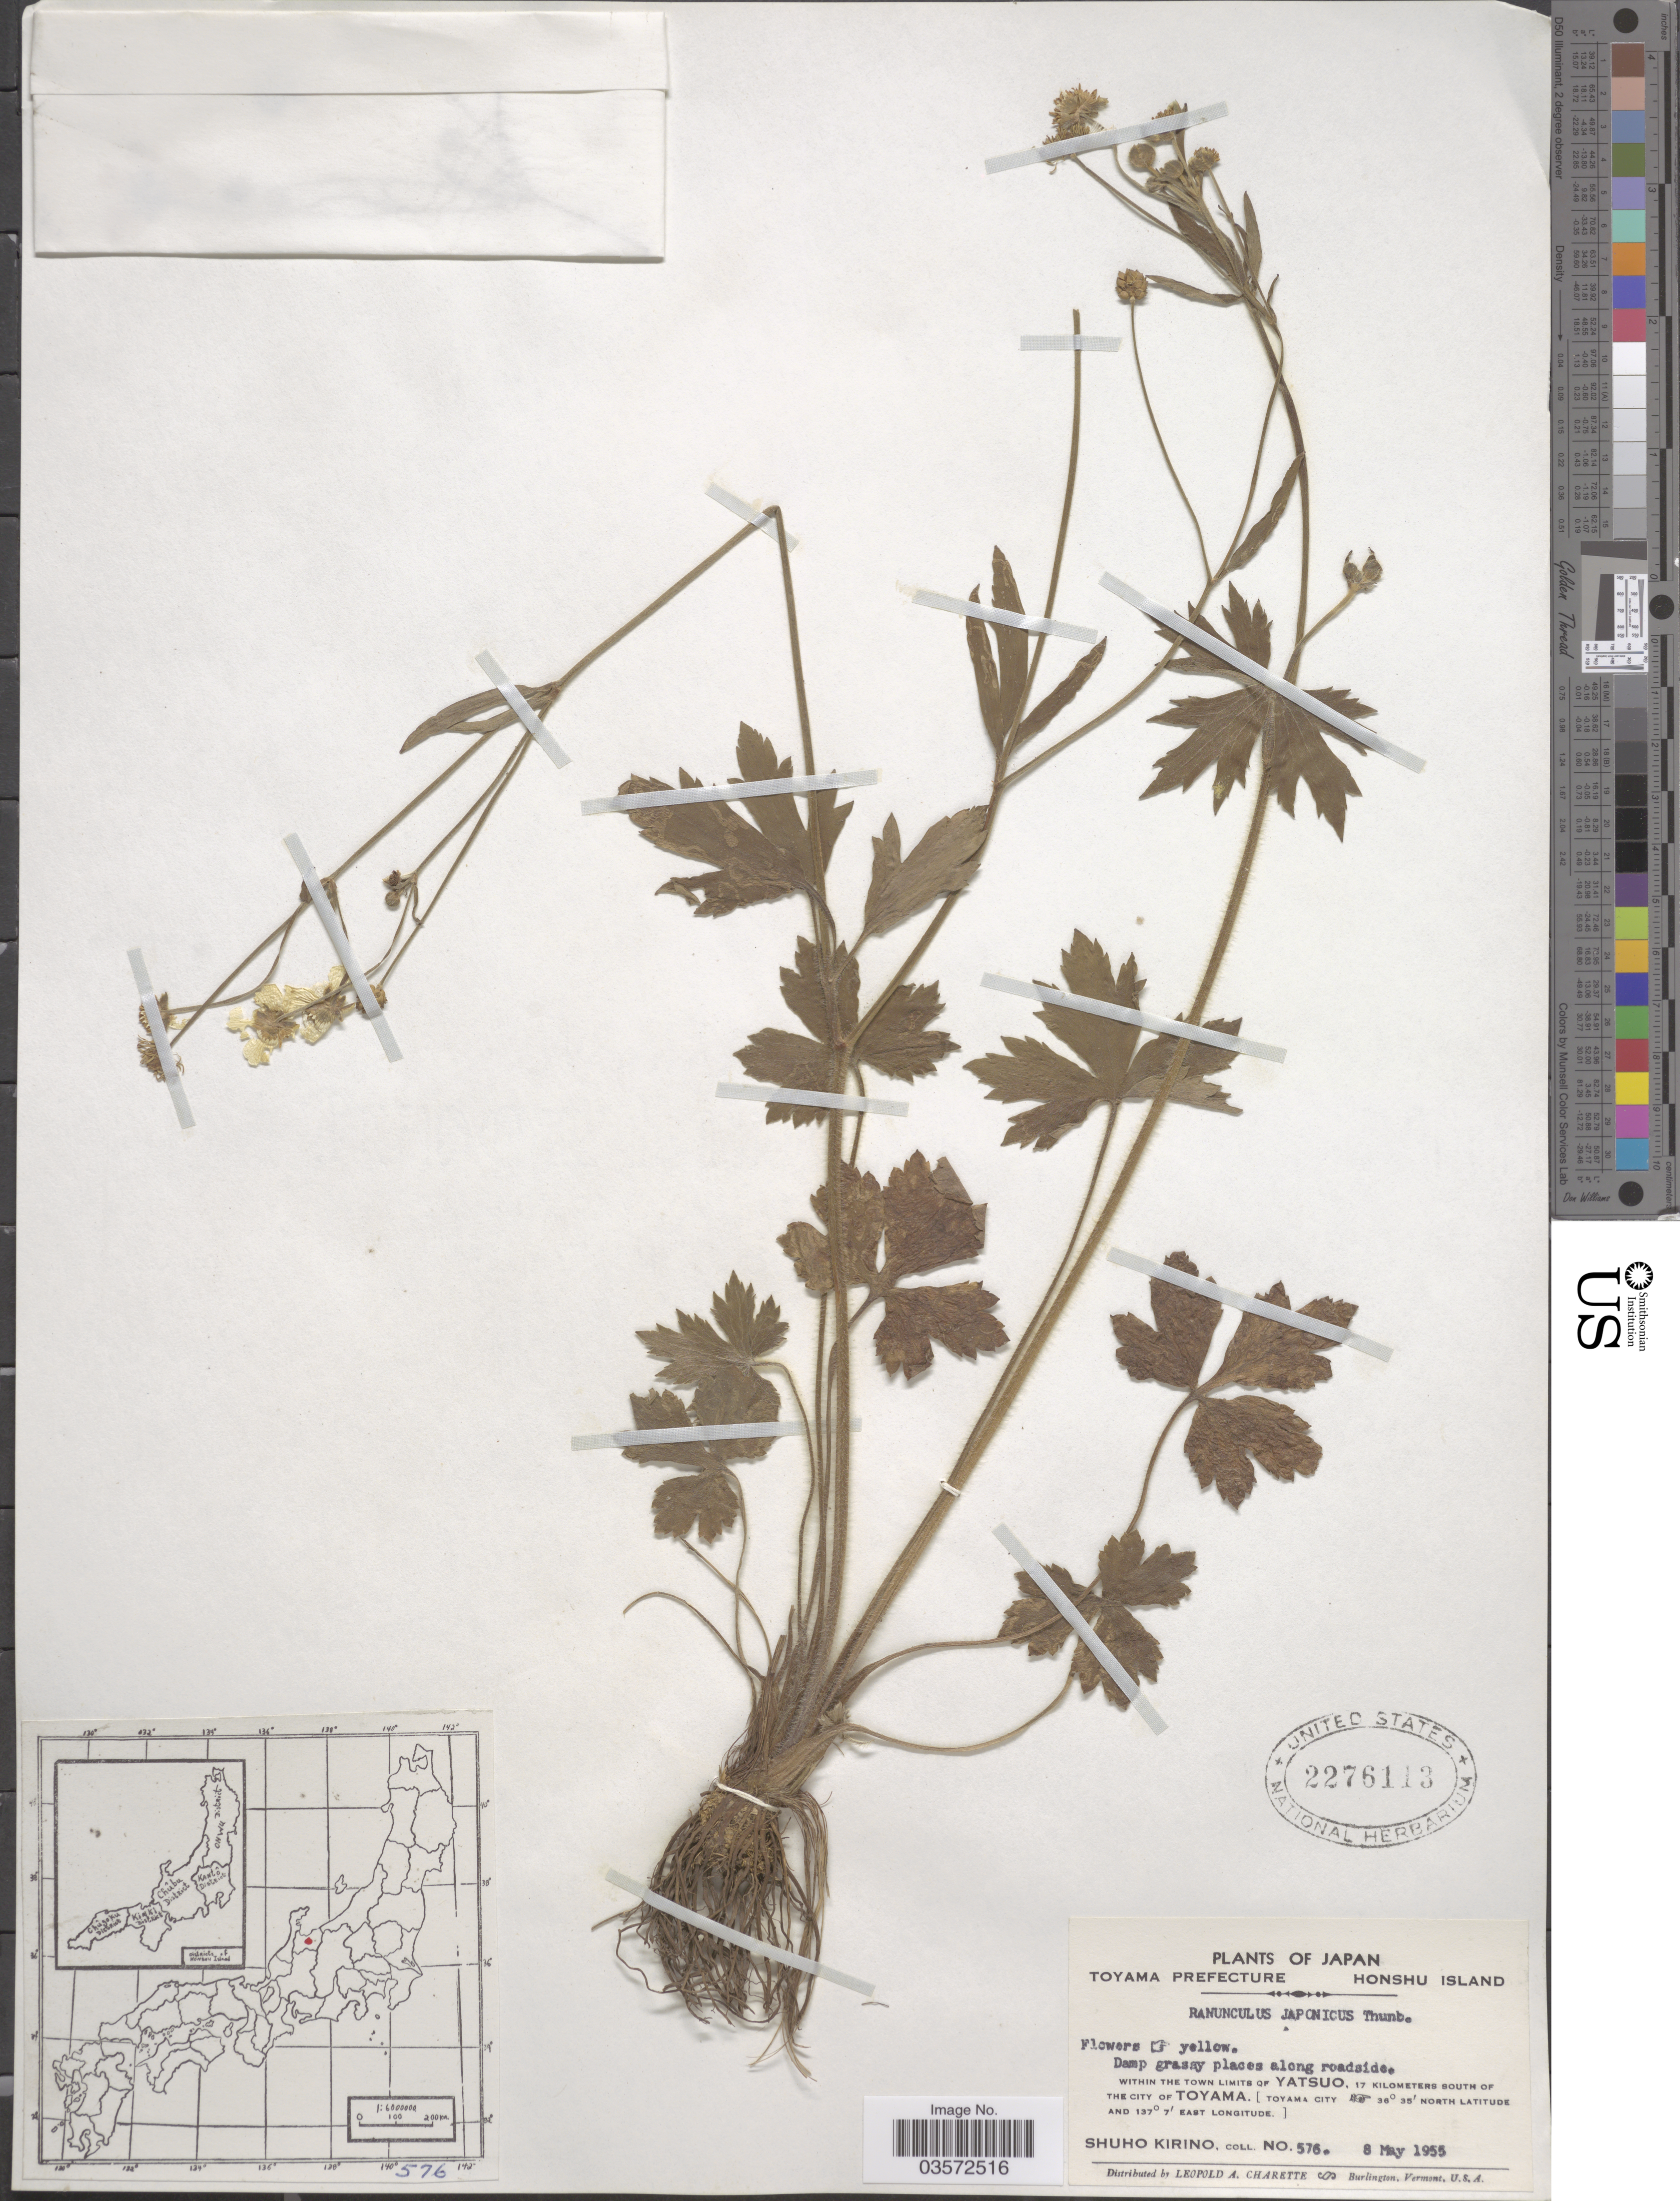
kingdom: Plantae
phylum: Tracheophyta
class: Magnoliopsida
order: Ranunculales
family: Ranunculaceae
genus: Ranunculus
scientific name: Ranunculus japonicus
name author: Thunb.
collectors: S. Kirino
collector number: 576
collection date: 1955-05-08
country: Japan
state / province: Toyama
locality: Toyama Prefecture, Honshu Island. Within the town limits of Yatsuo, 17 kilometers south of the city of Toyama. [Toyama City].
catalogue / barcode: US 2276113